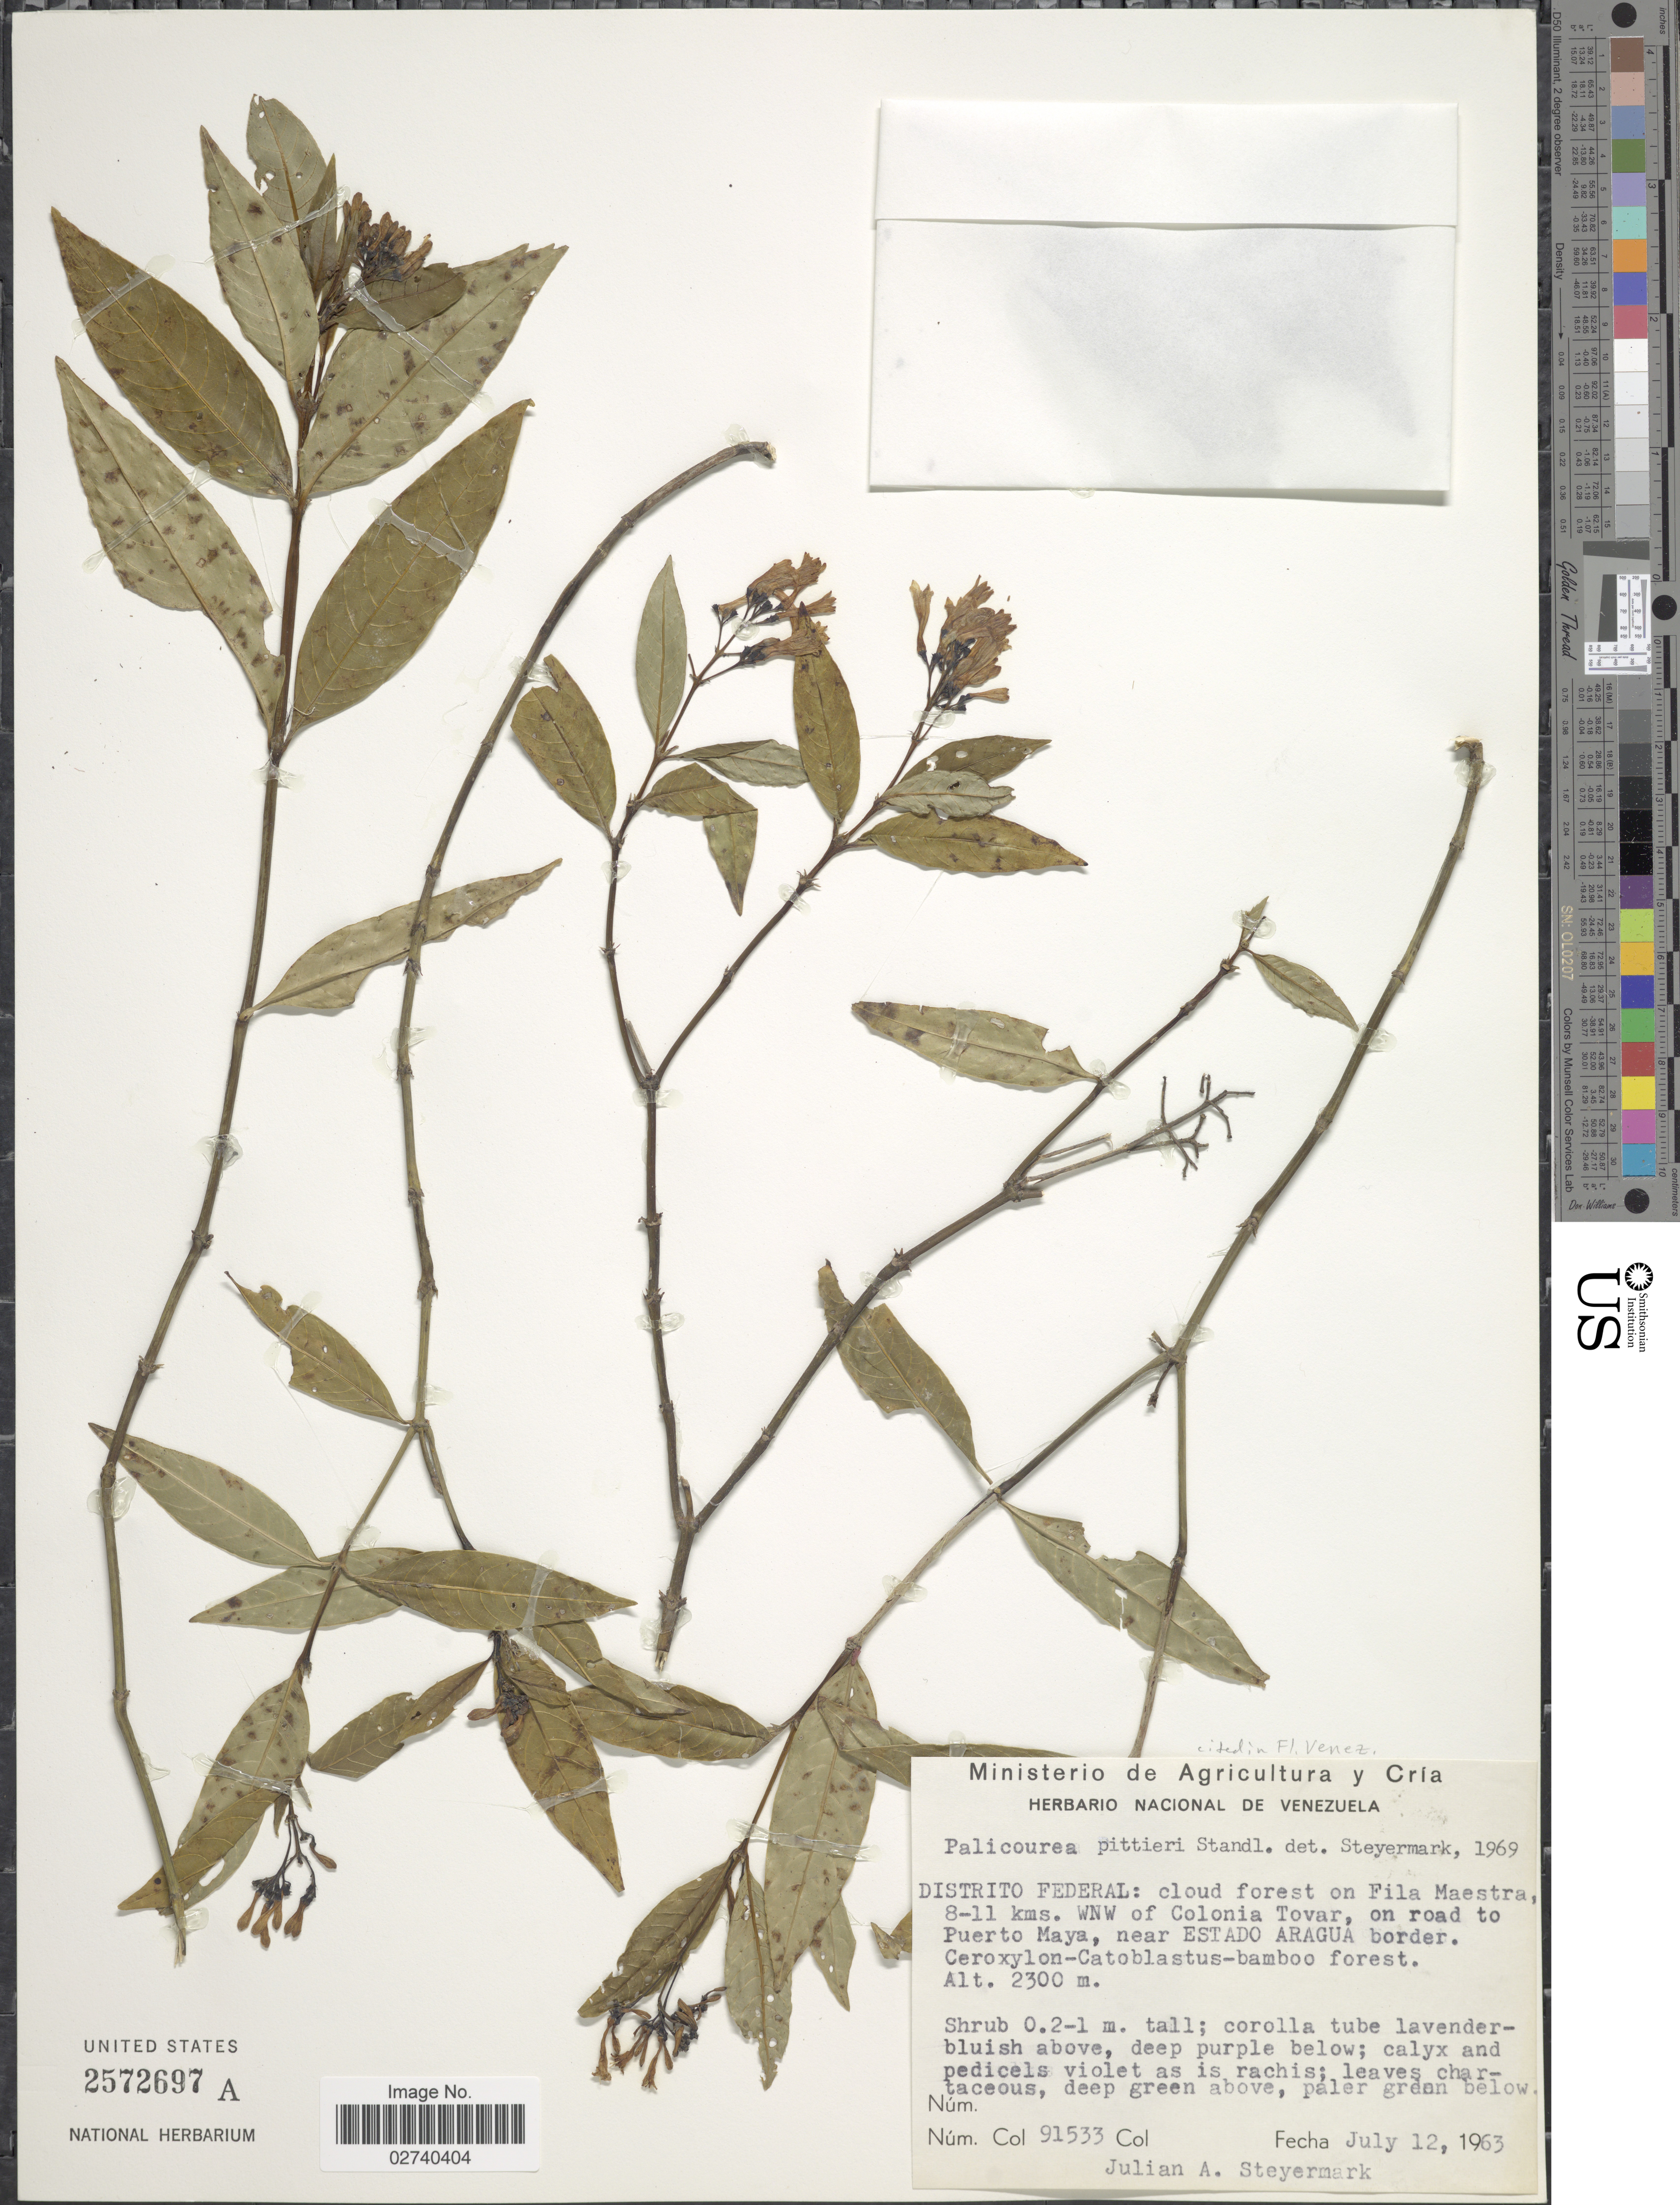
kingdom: Plantae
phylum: Tracheophyta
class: Magnoliopsida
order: Gentianales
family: Rubiaceae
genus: Palicourea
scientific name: Palicourea pittieri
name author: Standl.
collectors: J. Steyermark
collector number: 91533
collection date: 1963-07-12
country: Venezuela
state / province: Aragua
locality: Distrito Federal: cloud forest on Fila Maestra, 8-11 kms. WNW of Colonia Tovar, on road to Puerto Maya, near Estado Aragua border.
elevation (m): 2300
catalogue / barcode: US 2572697A